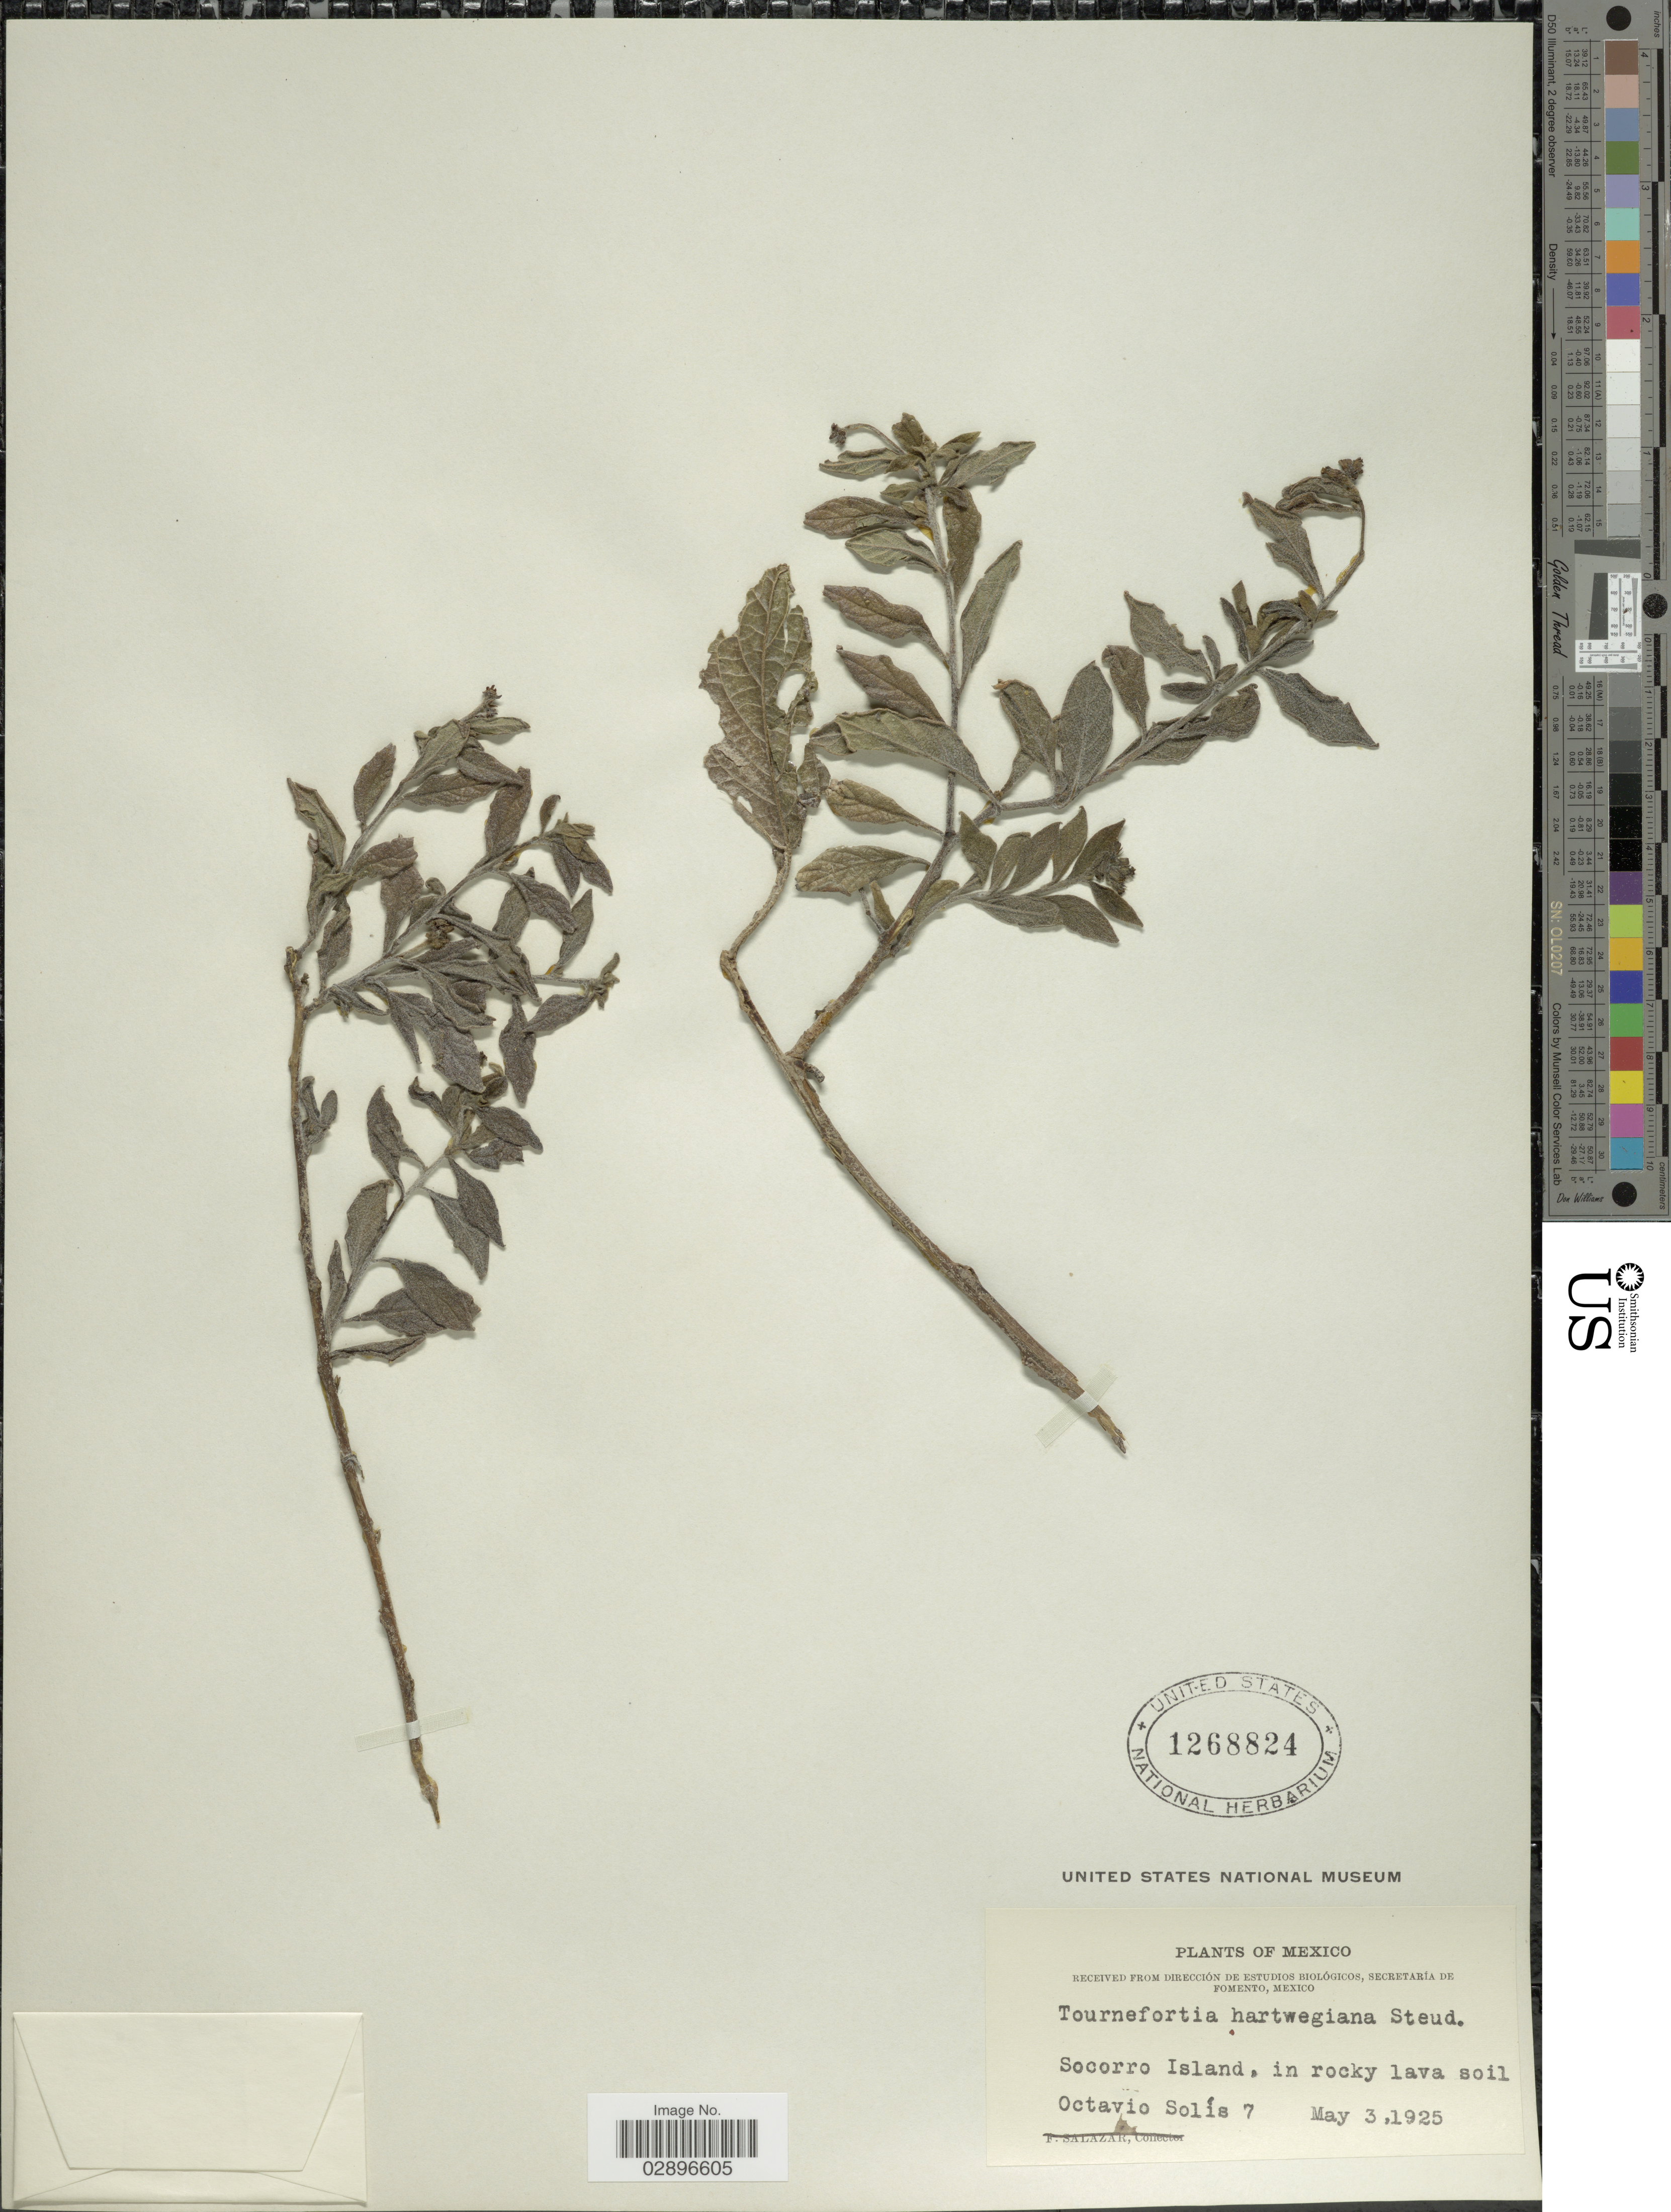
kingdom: Plantae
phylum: Tracheophyta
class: Magnoliopsida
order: Boraginales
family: Heliotropiaceae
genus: Tournefortia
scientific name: Tournefortia hartwegiana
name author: Steud.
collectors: O. Solis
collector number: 7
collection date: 1925-05-03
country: Mexico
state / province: Colima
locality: Socorro Island, in rocky lava soil.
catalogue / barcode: US 1268824